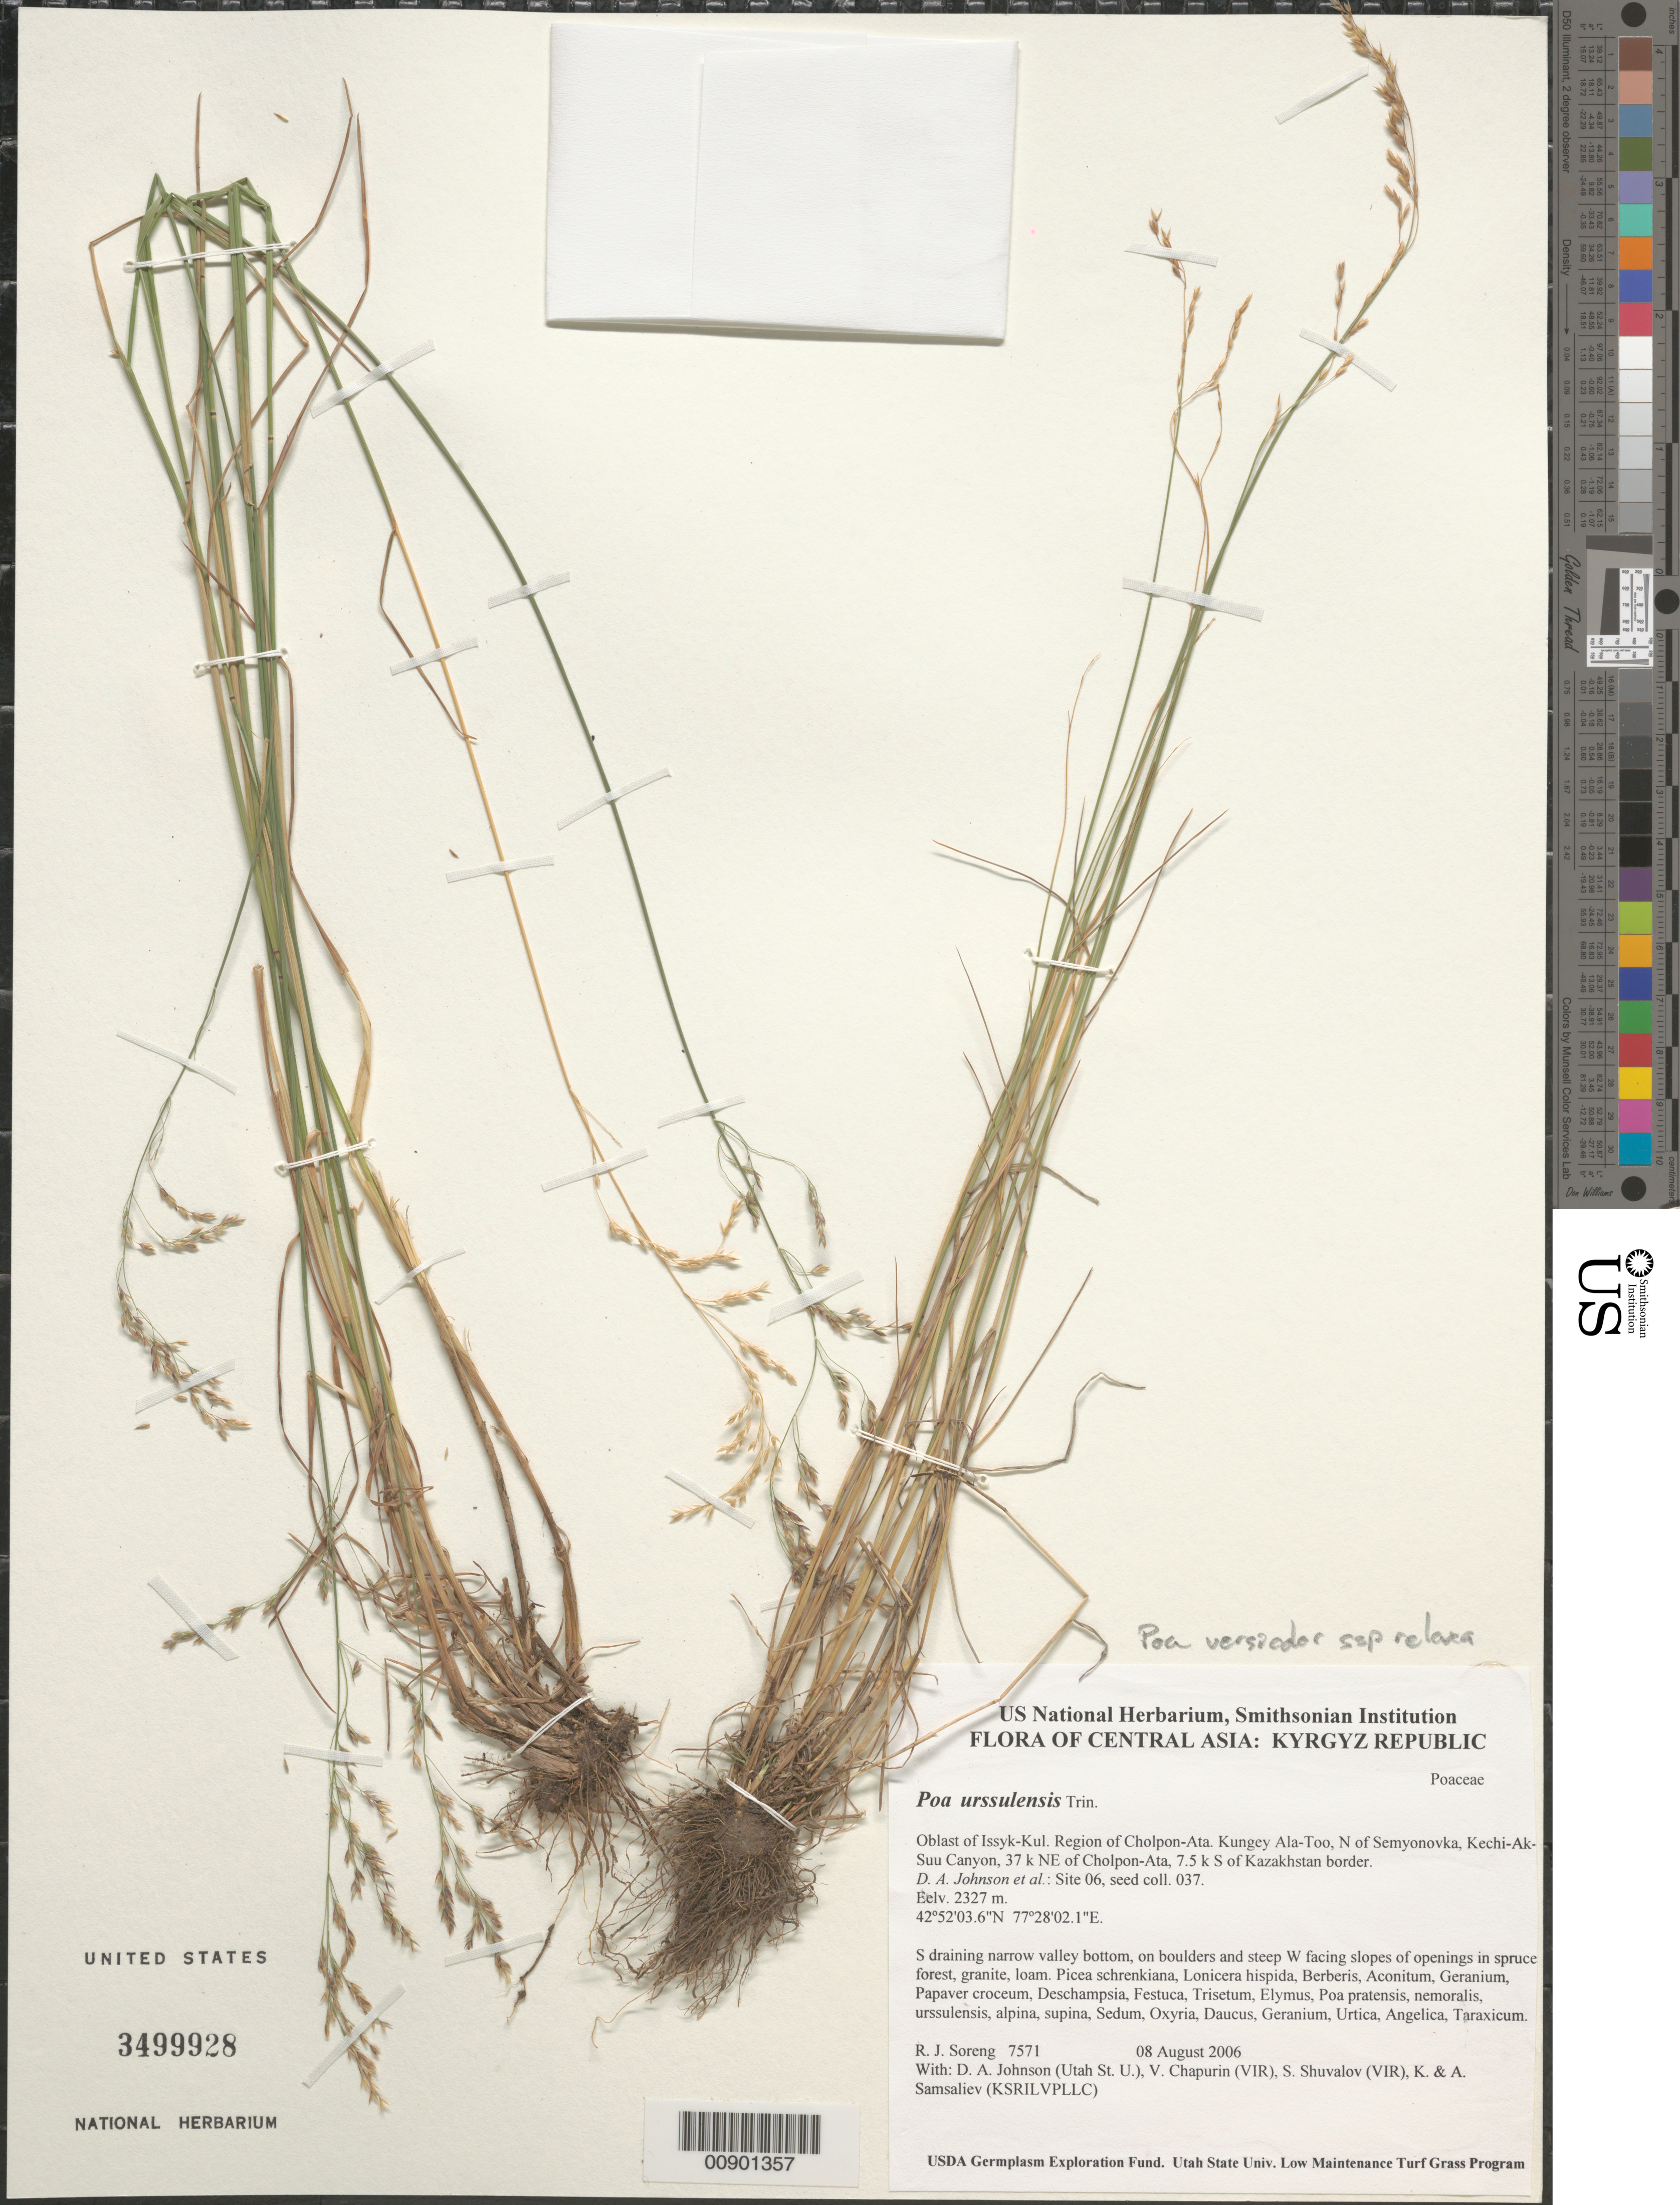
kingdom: Plantae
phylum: Tracheophyta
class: Liliopsida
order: Poales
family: Poaceae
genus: Poa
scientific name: Poa versicolor subsp. relaxa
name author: (Ovcz.) Tzvelev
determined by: Olonova, Marina V.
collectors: R. J. Soreng, D. Johnson, S. Shuvalov, V. Chapurin, K. Samsaliev & A. Samsaliev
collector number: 7571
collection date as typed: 08 Aug 2006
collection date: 2006-08-08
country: Kyrgyzstan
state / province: Ysyk-Kol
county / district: Cholpon-Ata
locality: Kungey Ala-Too, N of Semyonovka, Kechi-Ak-Suu Canyon, 37 km NE of Cholpon-Ata, 7.5 km S of Kazakhstan border.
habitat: S draining narrow valley bottom, on boulders and steep W facing slopes of openings in spruce forest, granite, loam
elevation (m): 2327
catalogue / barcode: US 3499928